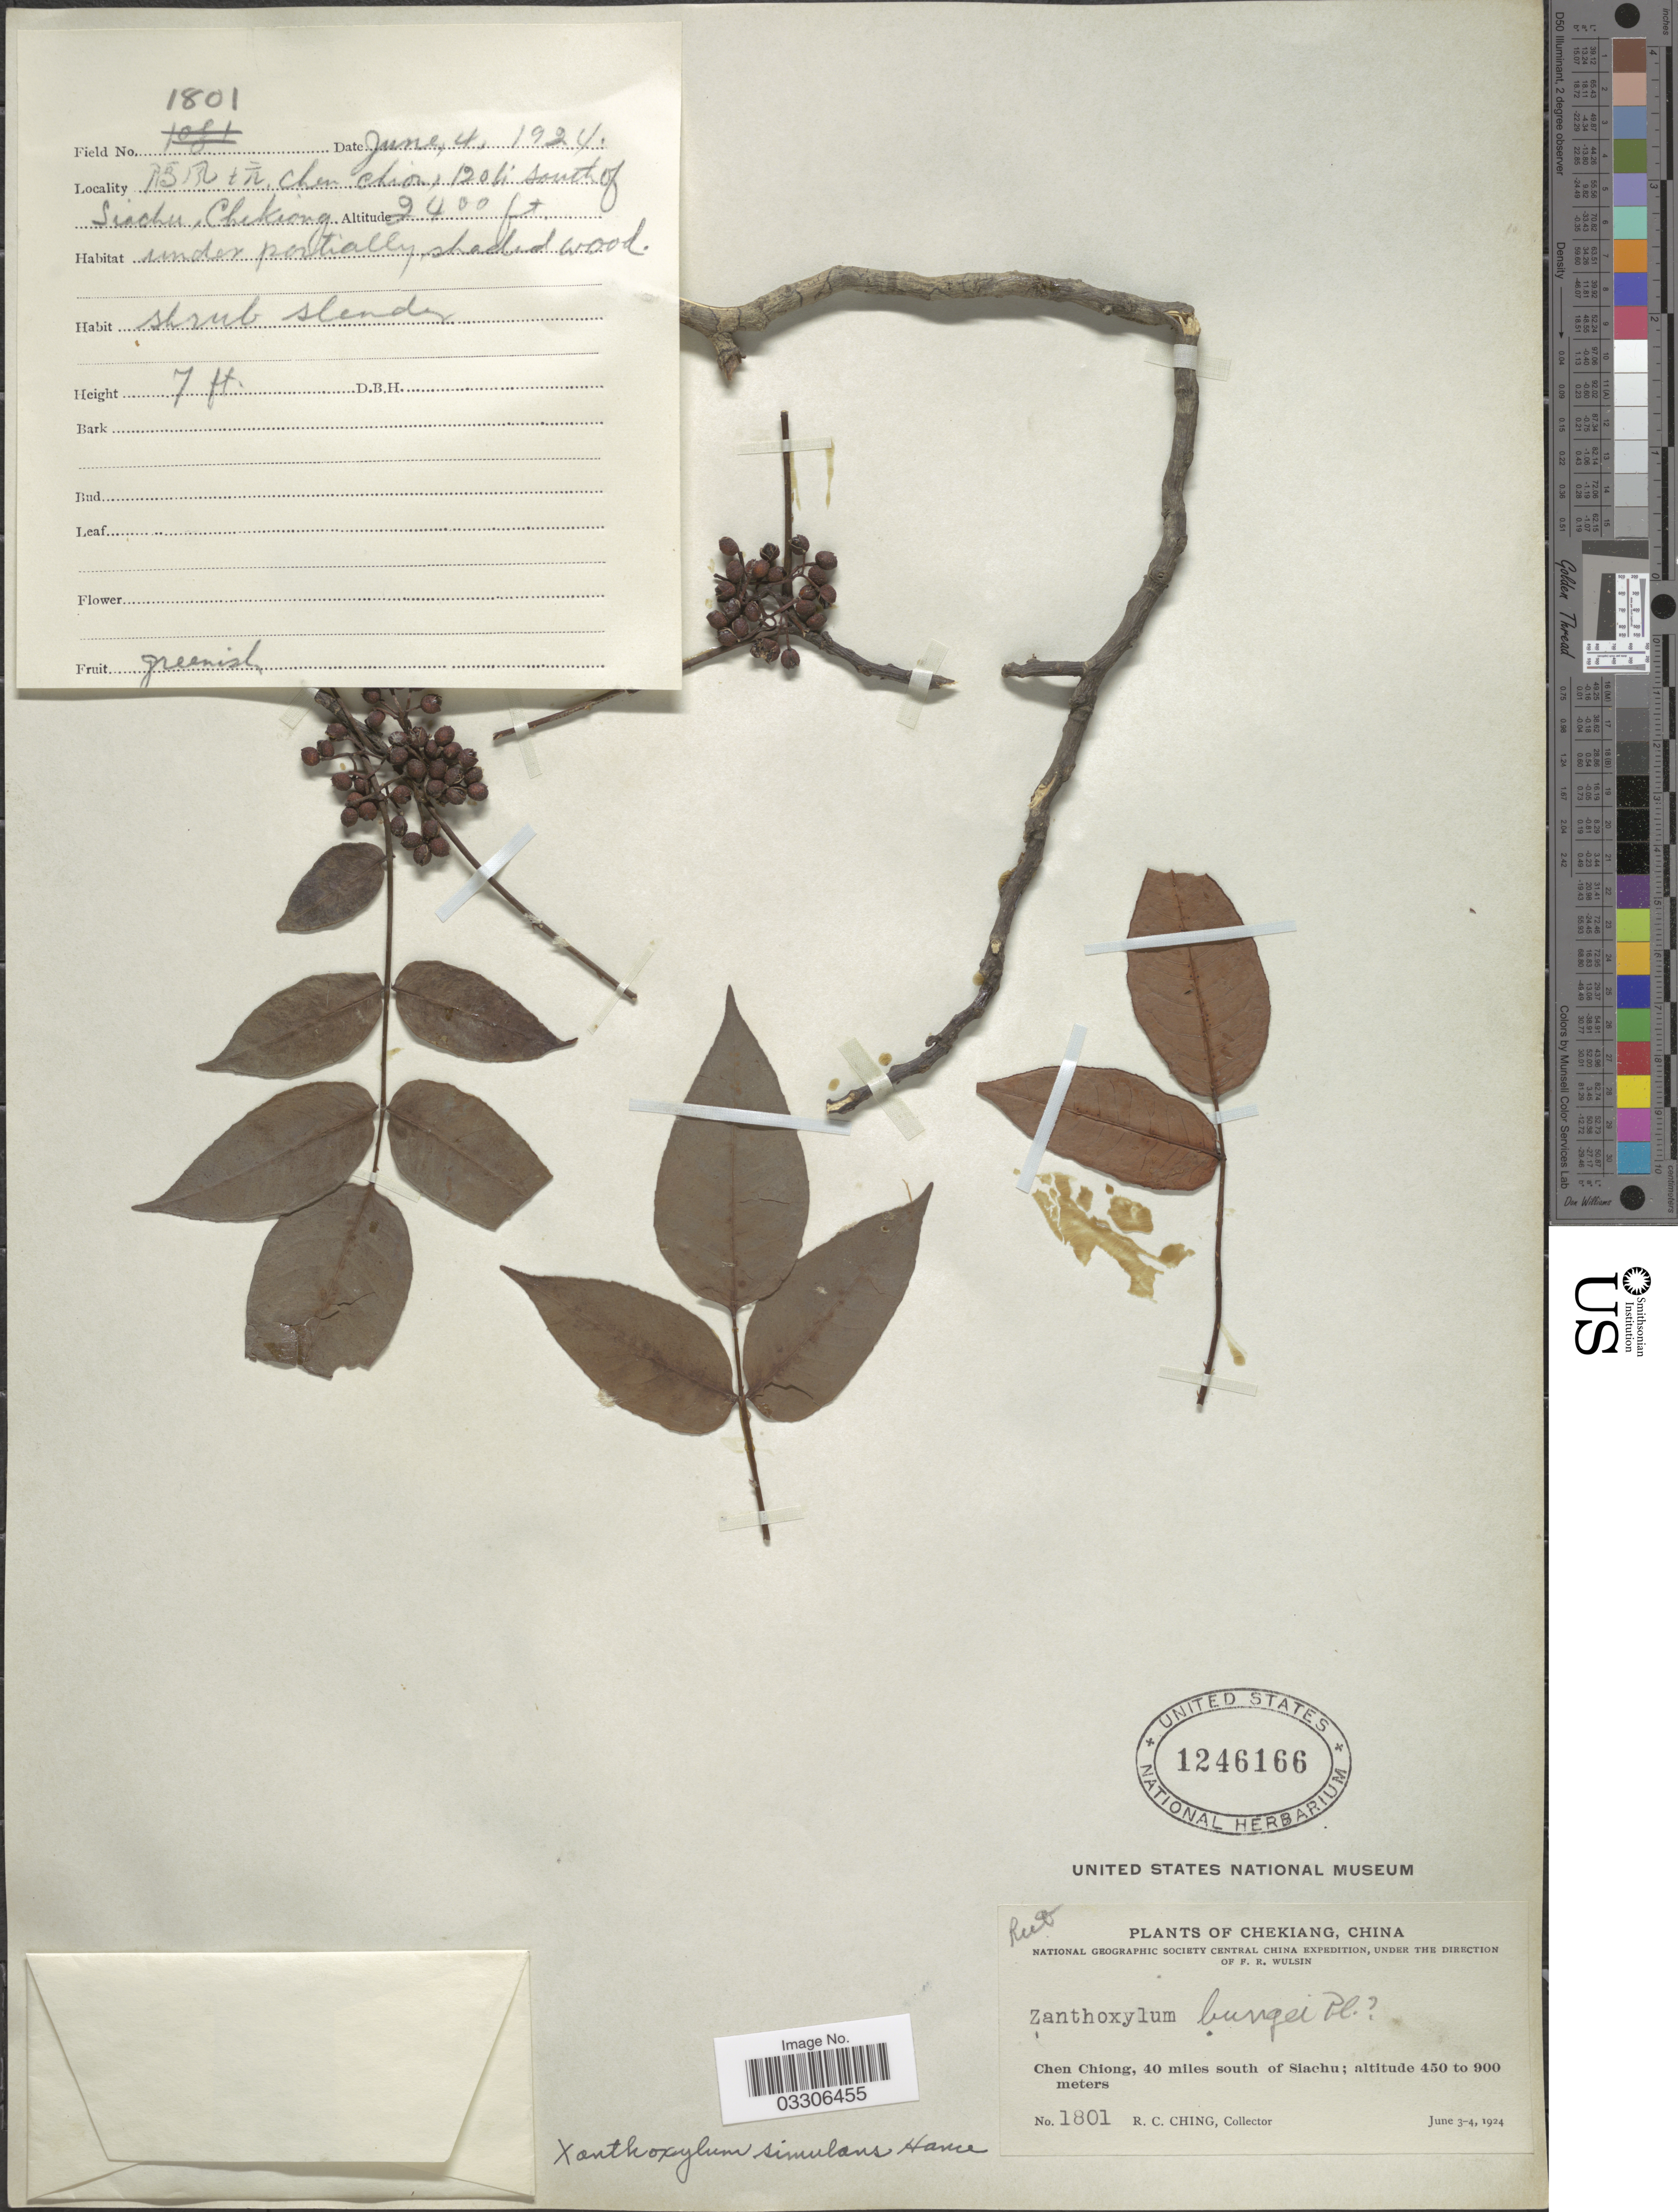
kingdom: Plantae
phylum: Tracheophyta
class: Magnoliopsida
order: Sapindales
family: Rutaceae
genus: Zanthoxylum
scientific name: Zanthoxylum simulans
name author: Hance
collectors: R. C. Ching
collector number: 1801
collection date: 1924-06-04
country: China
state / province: Zhejiang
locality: Chekiang. Chen Chiong, 40 miles south of Siachu.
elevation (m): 732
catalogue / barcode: US 1246166